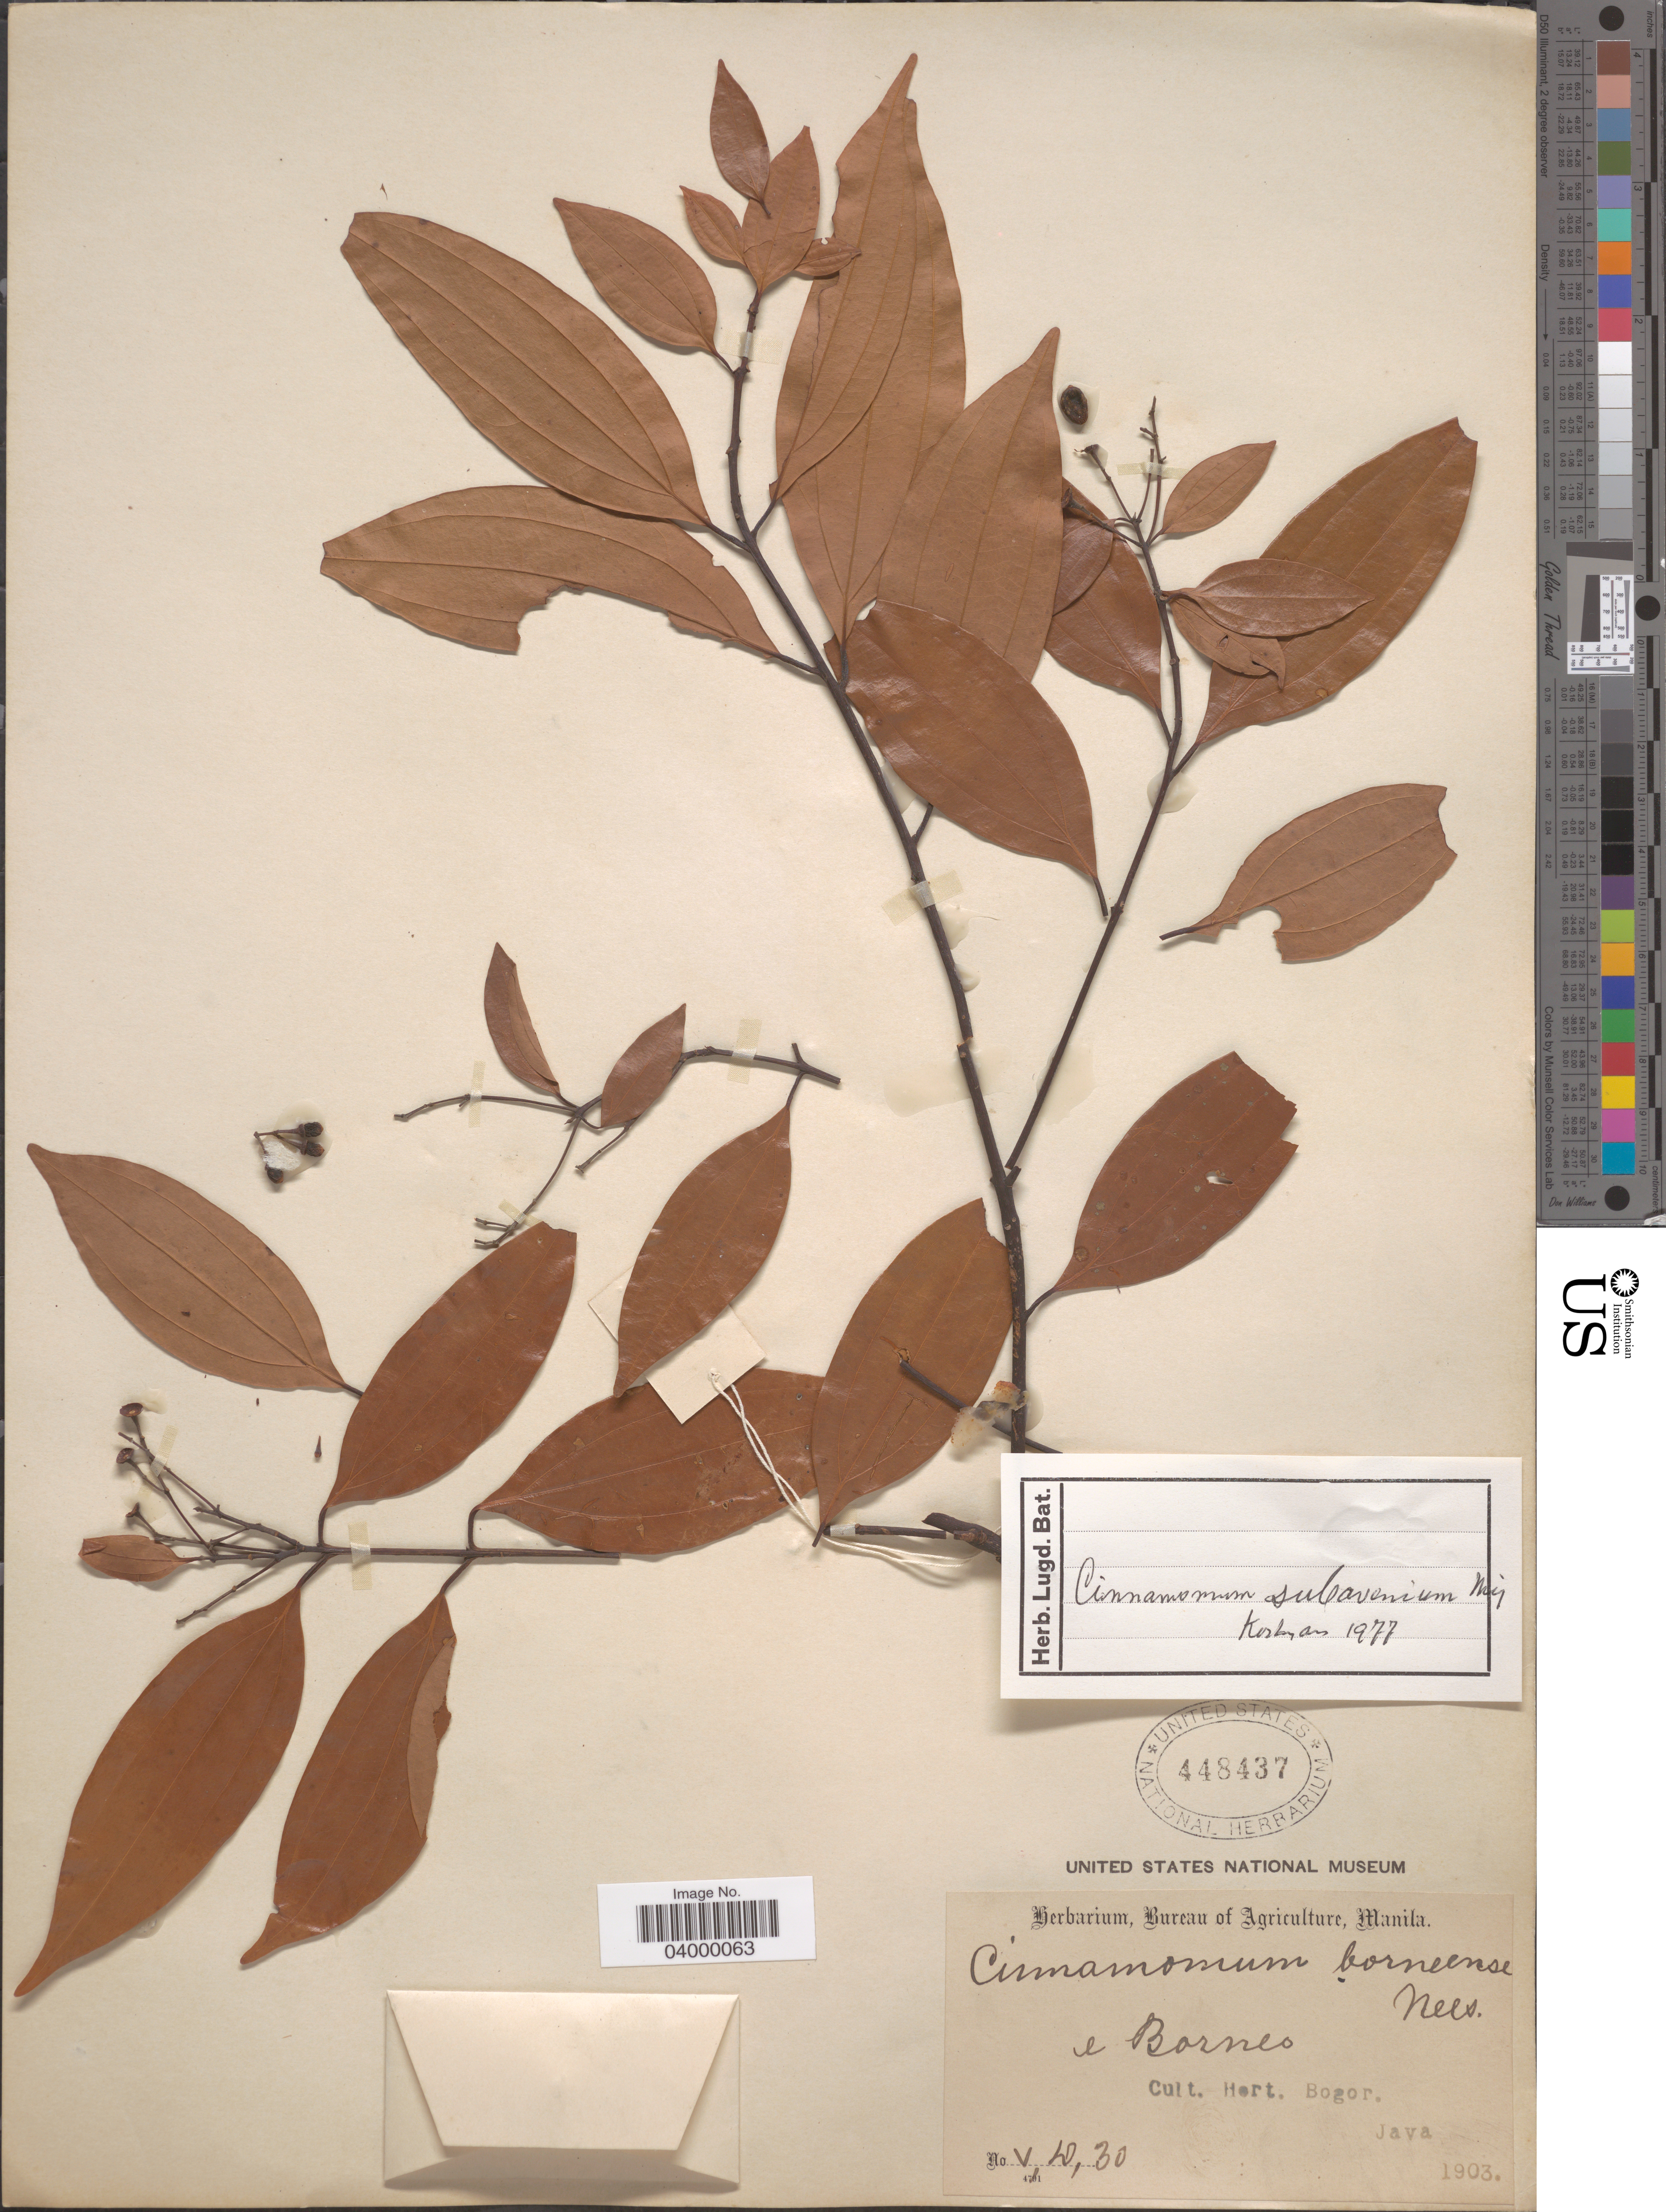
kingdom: Plantae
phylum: Tracheophyta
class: Magnoliopsida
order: Laurales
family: Lauraceae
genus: Cinnamomum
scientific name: Cinnamomum subavenium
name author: Miq.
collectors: ex Herb. Bur. Agric. Manila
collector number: V,D,30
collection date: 1903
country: Indonesia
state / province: Java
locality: Cult. Hort. Bogor.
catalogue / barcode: US 448437